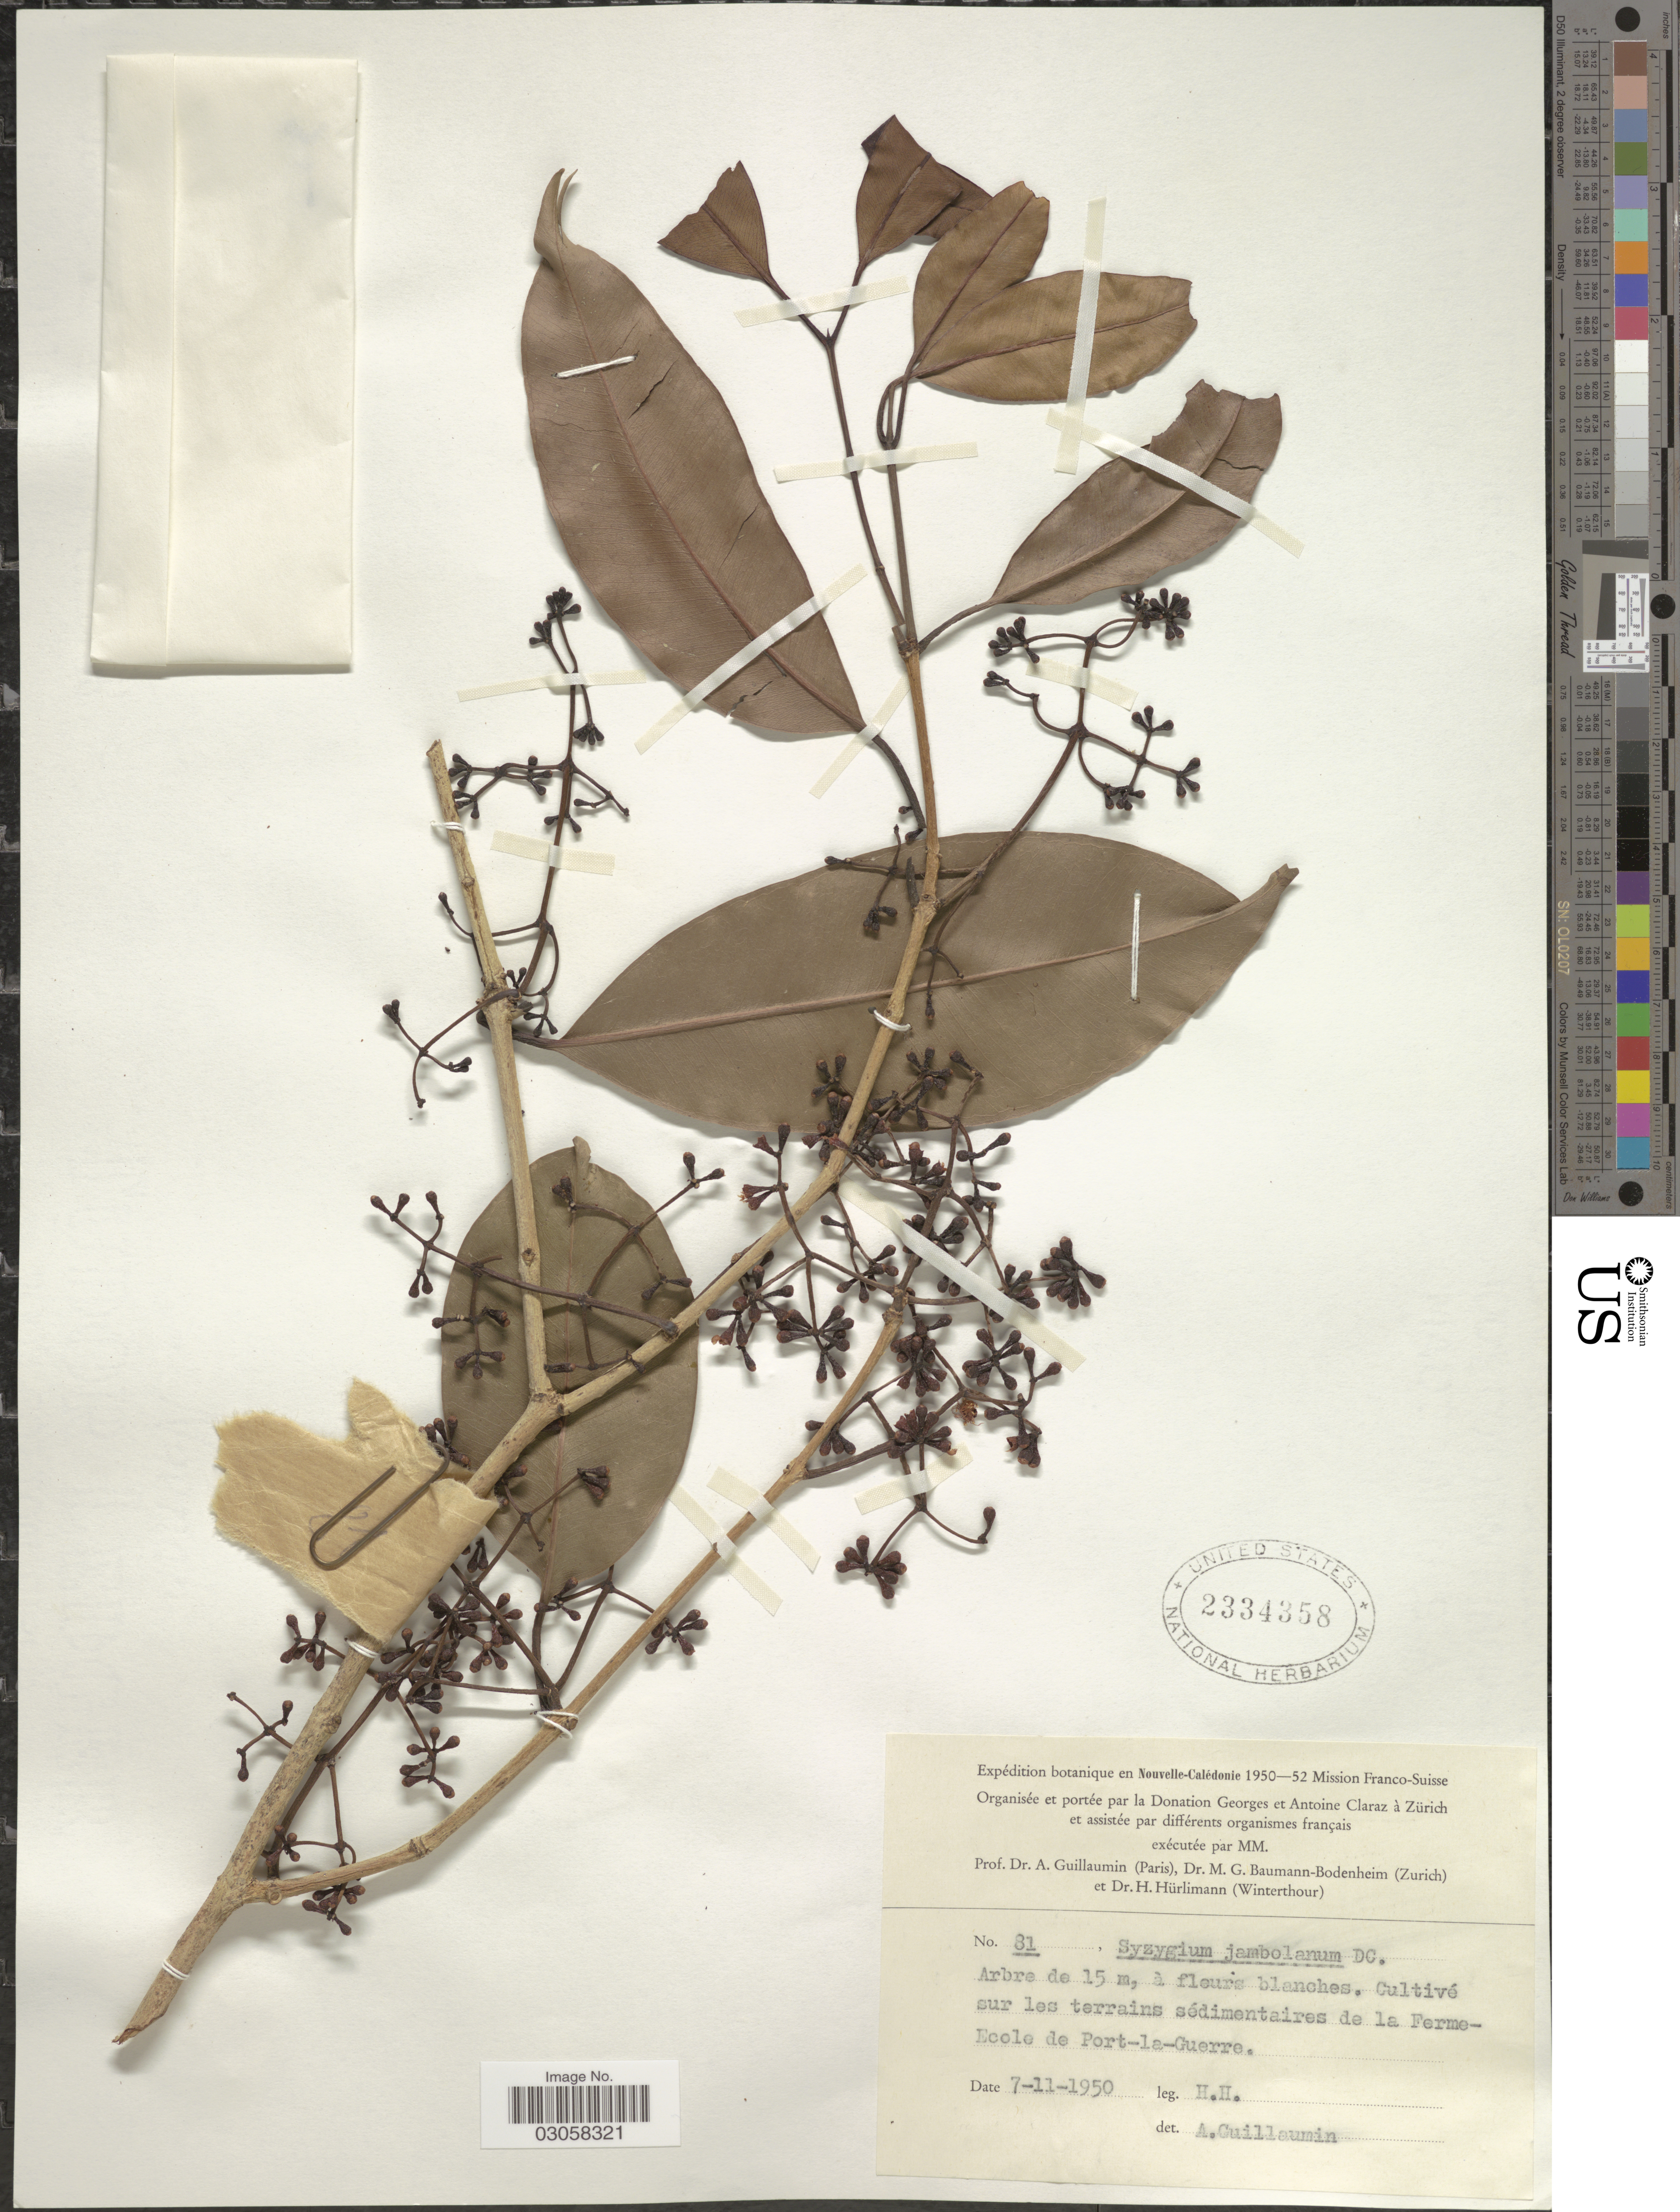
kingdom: Plantae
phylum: Tracheophyta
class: Magnoliopsida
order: Myrtales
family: Myrtaceae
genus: Syzygium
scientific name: Syzygium cumini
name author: (L.) Skeels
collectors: H. Hürlimann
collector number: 81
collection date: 1950-11-07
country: New Caledonia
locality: Nouvelle-Calédonie. Cultivé sur les terrains sédimentaires de la Ferme-Ecolo de Port-la-Guerre.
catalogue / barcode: US 2334358